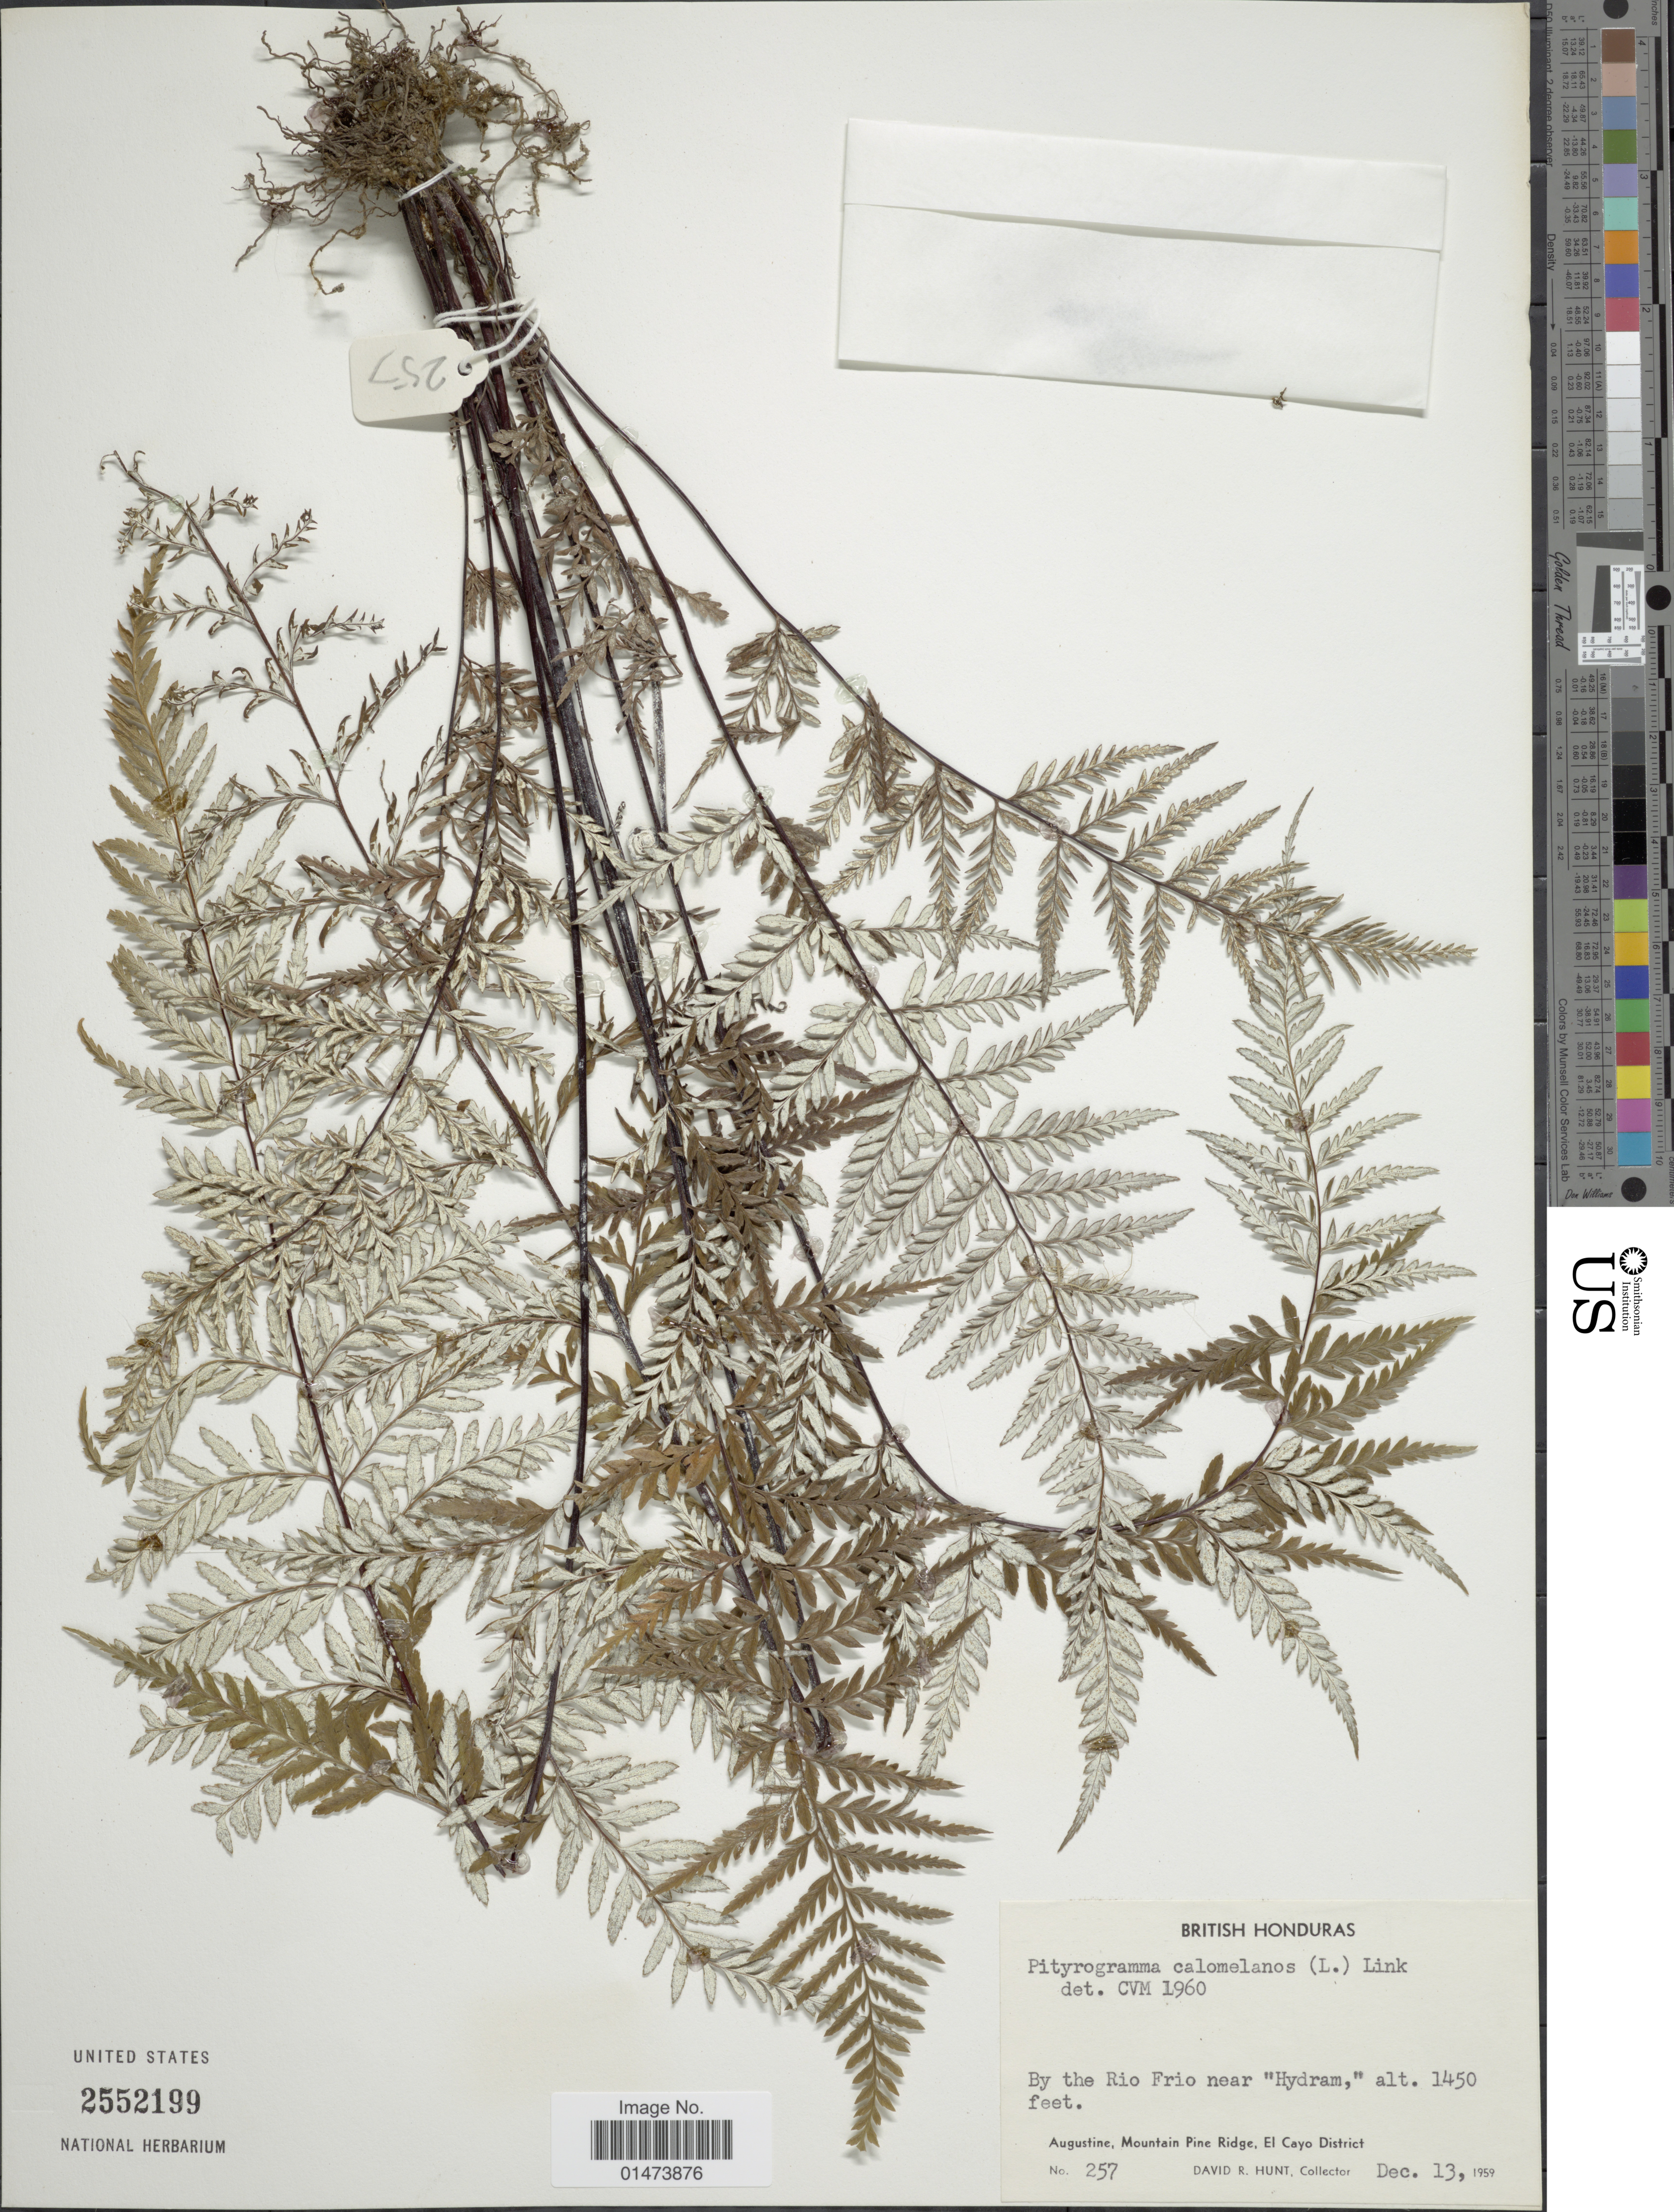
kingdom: Plantae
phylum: Tracheophyta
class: Polypodiopsida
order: Polypodiales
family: Pteridaceae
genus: Pityrogramma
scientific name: Pityrogramma calomelanos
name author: (L.) Link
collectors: D. R. Hunt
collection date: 1959-12-13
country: Belize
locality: By the Rio Frio near "Hydram"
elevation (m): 442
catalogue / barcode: US 2552199